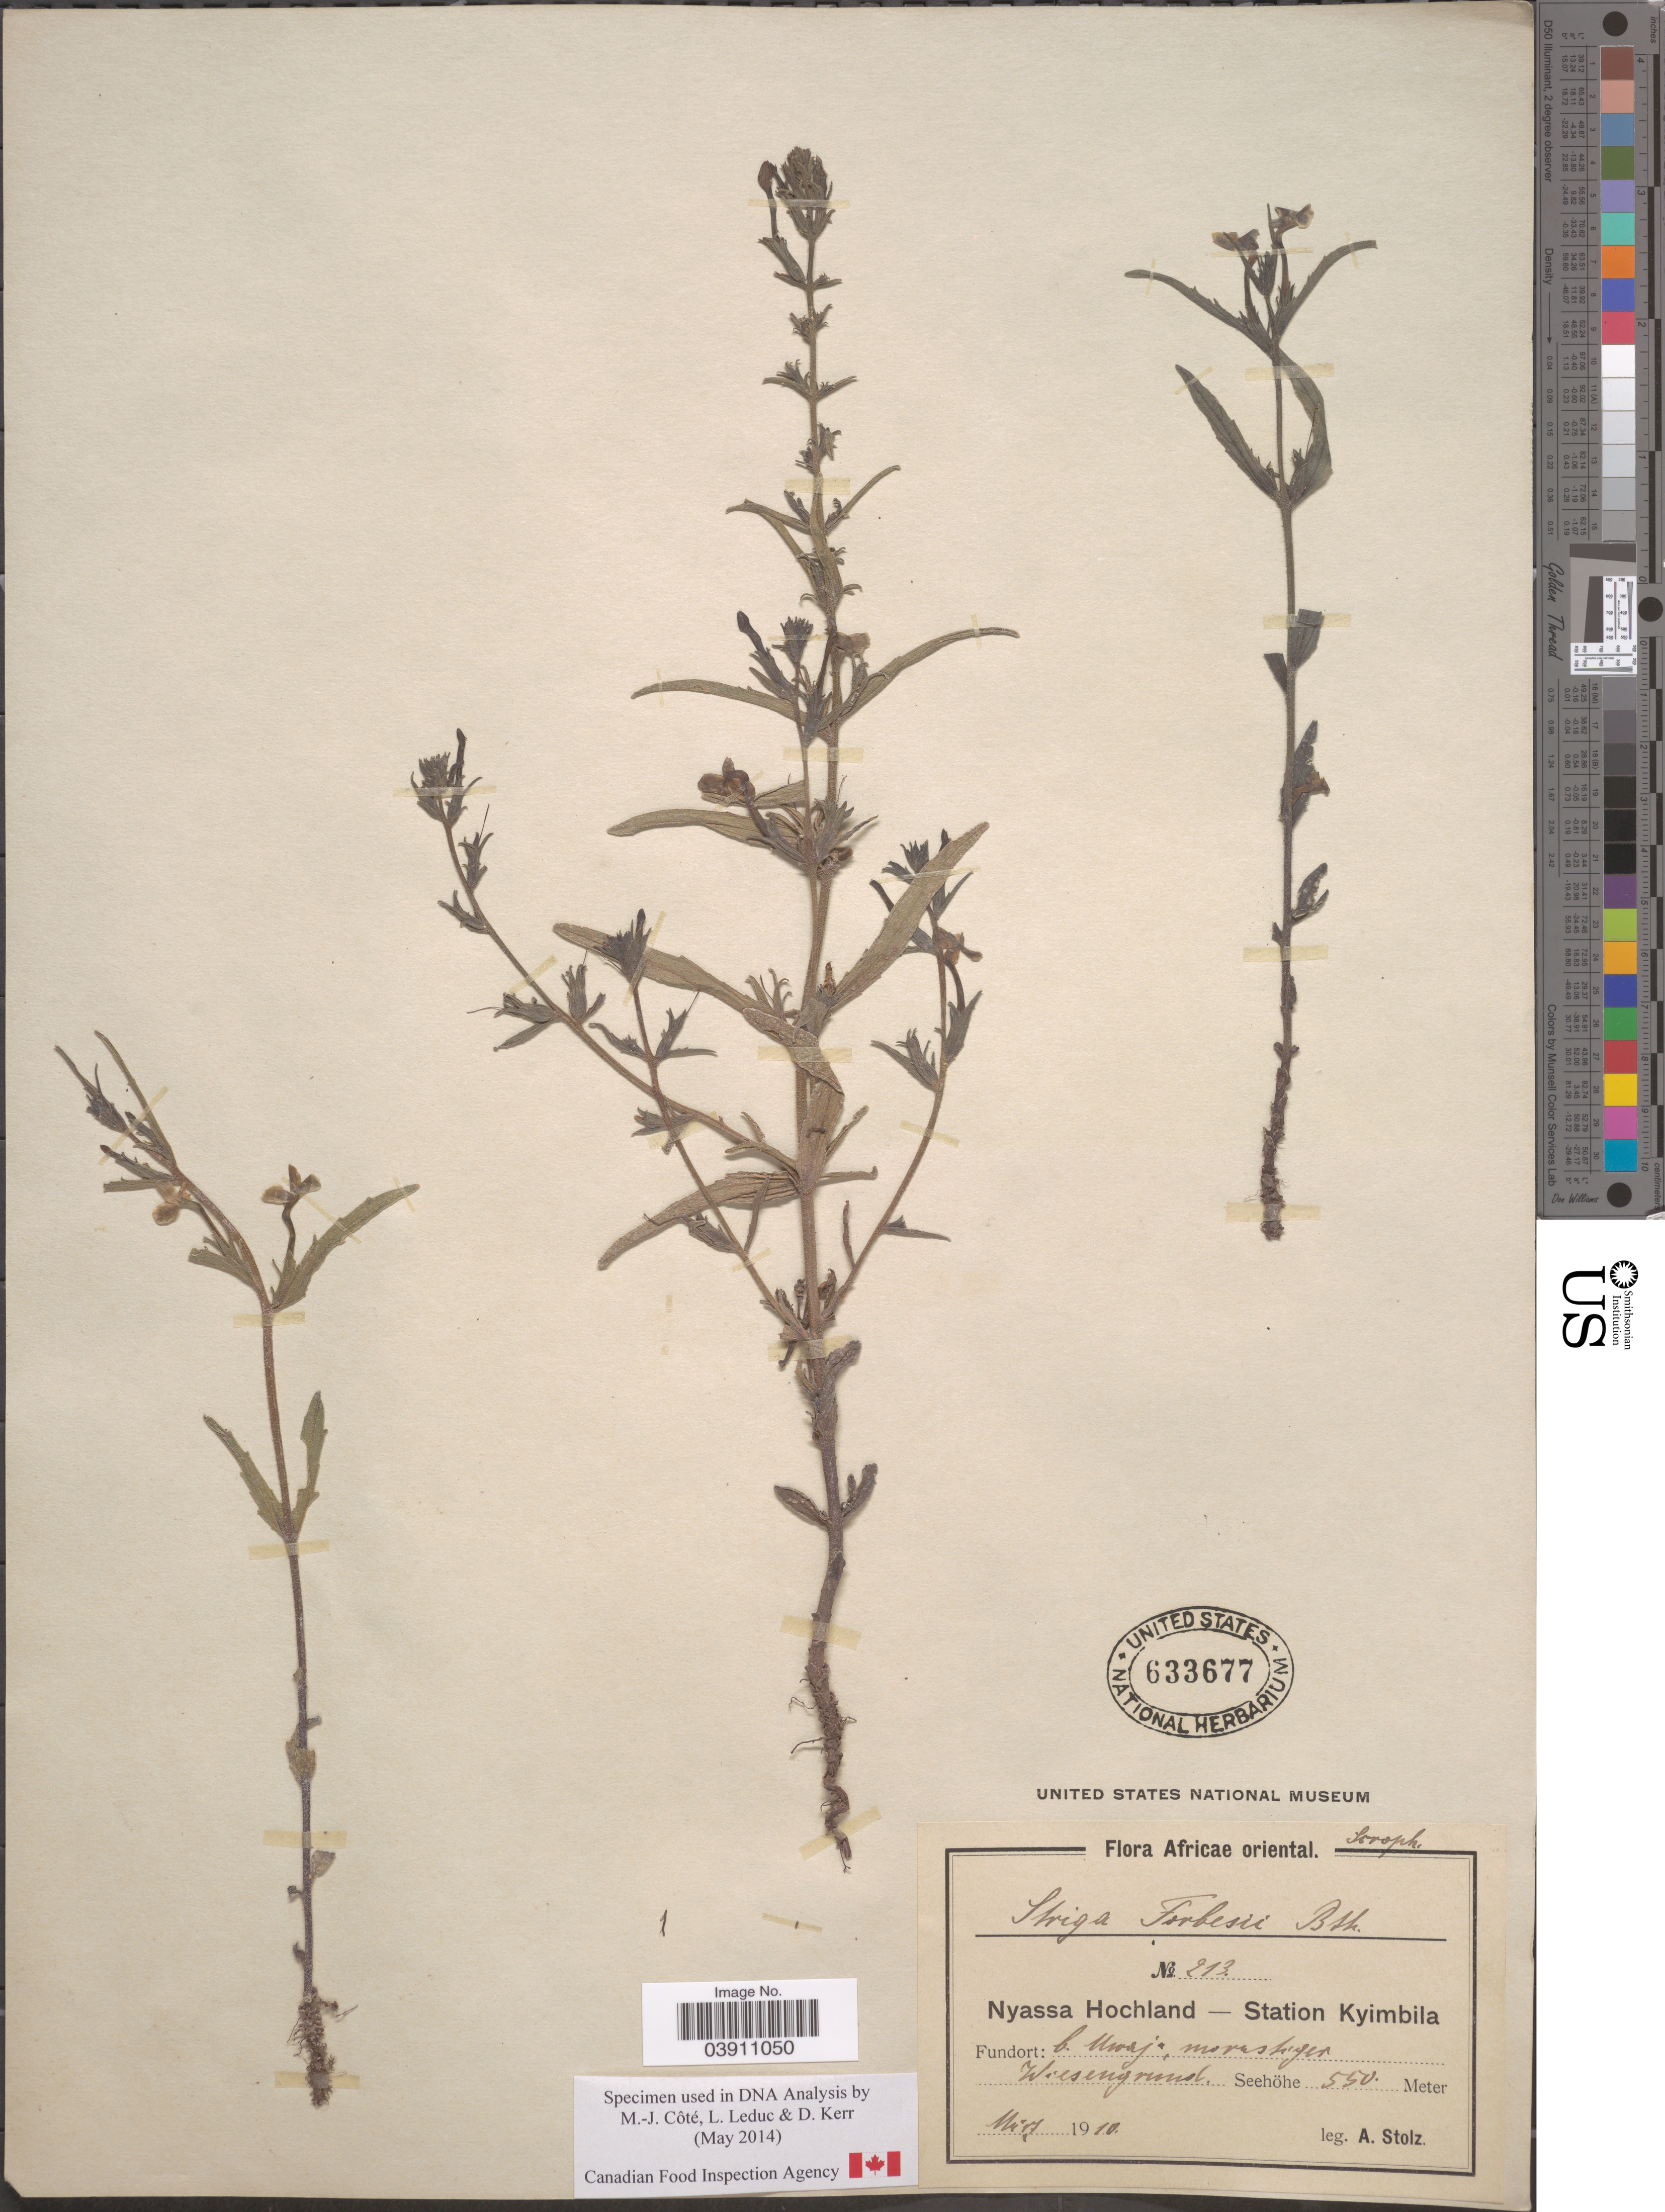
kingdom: Plantae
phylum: Tracheophyta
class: Magnoliopsida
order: Lamiales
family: Orobanchaceae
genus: Striga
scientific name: Striga forbesii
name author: Benth.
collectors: A. Stolz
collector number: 213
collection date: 1910-03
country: Tanzania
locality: Africae oriental. Nyassa Hochland - Station Kyimbila. Wiesengrund.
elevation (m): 550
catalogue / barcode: US 633677